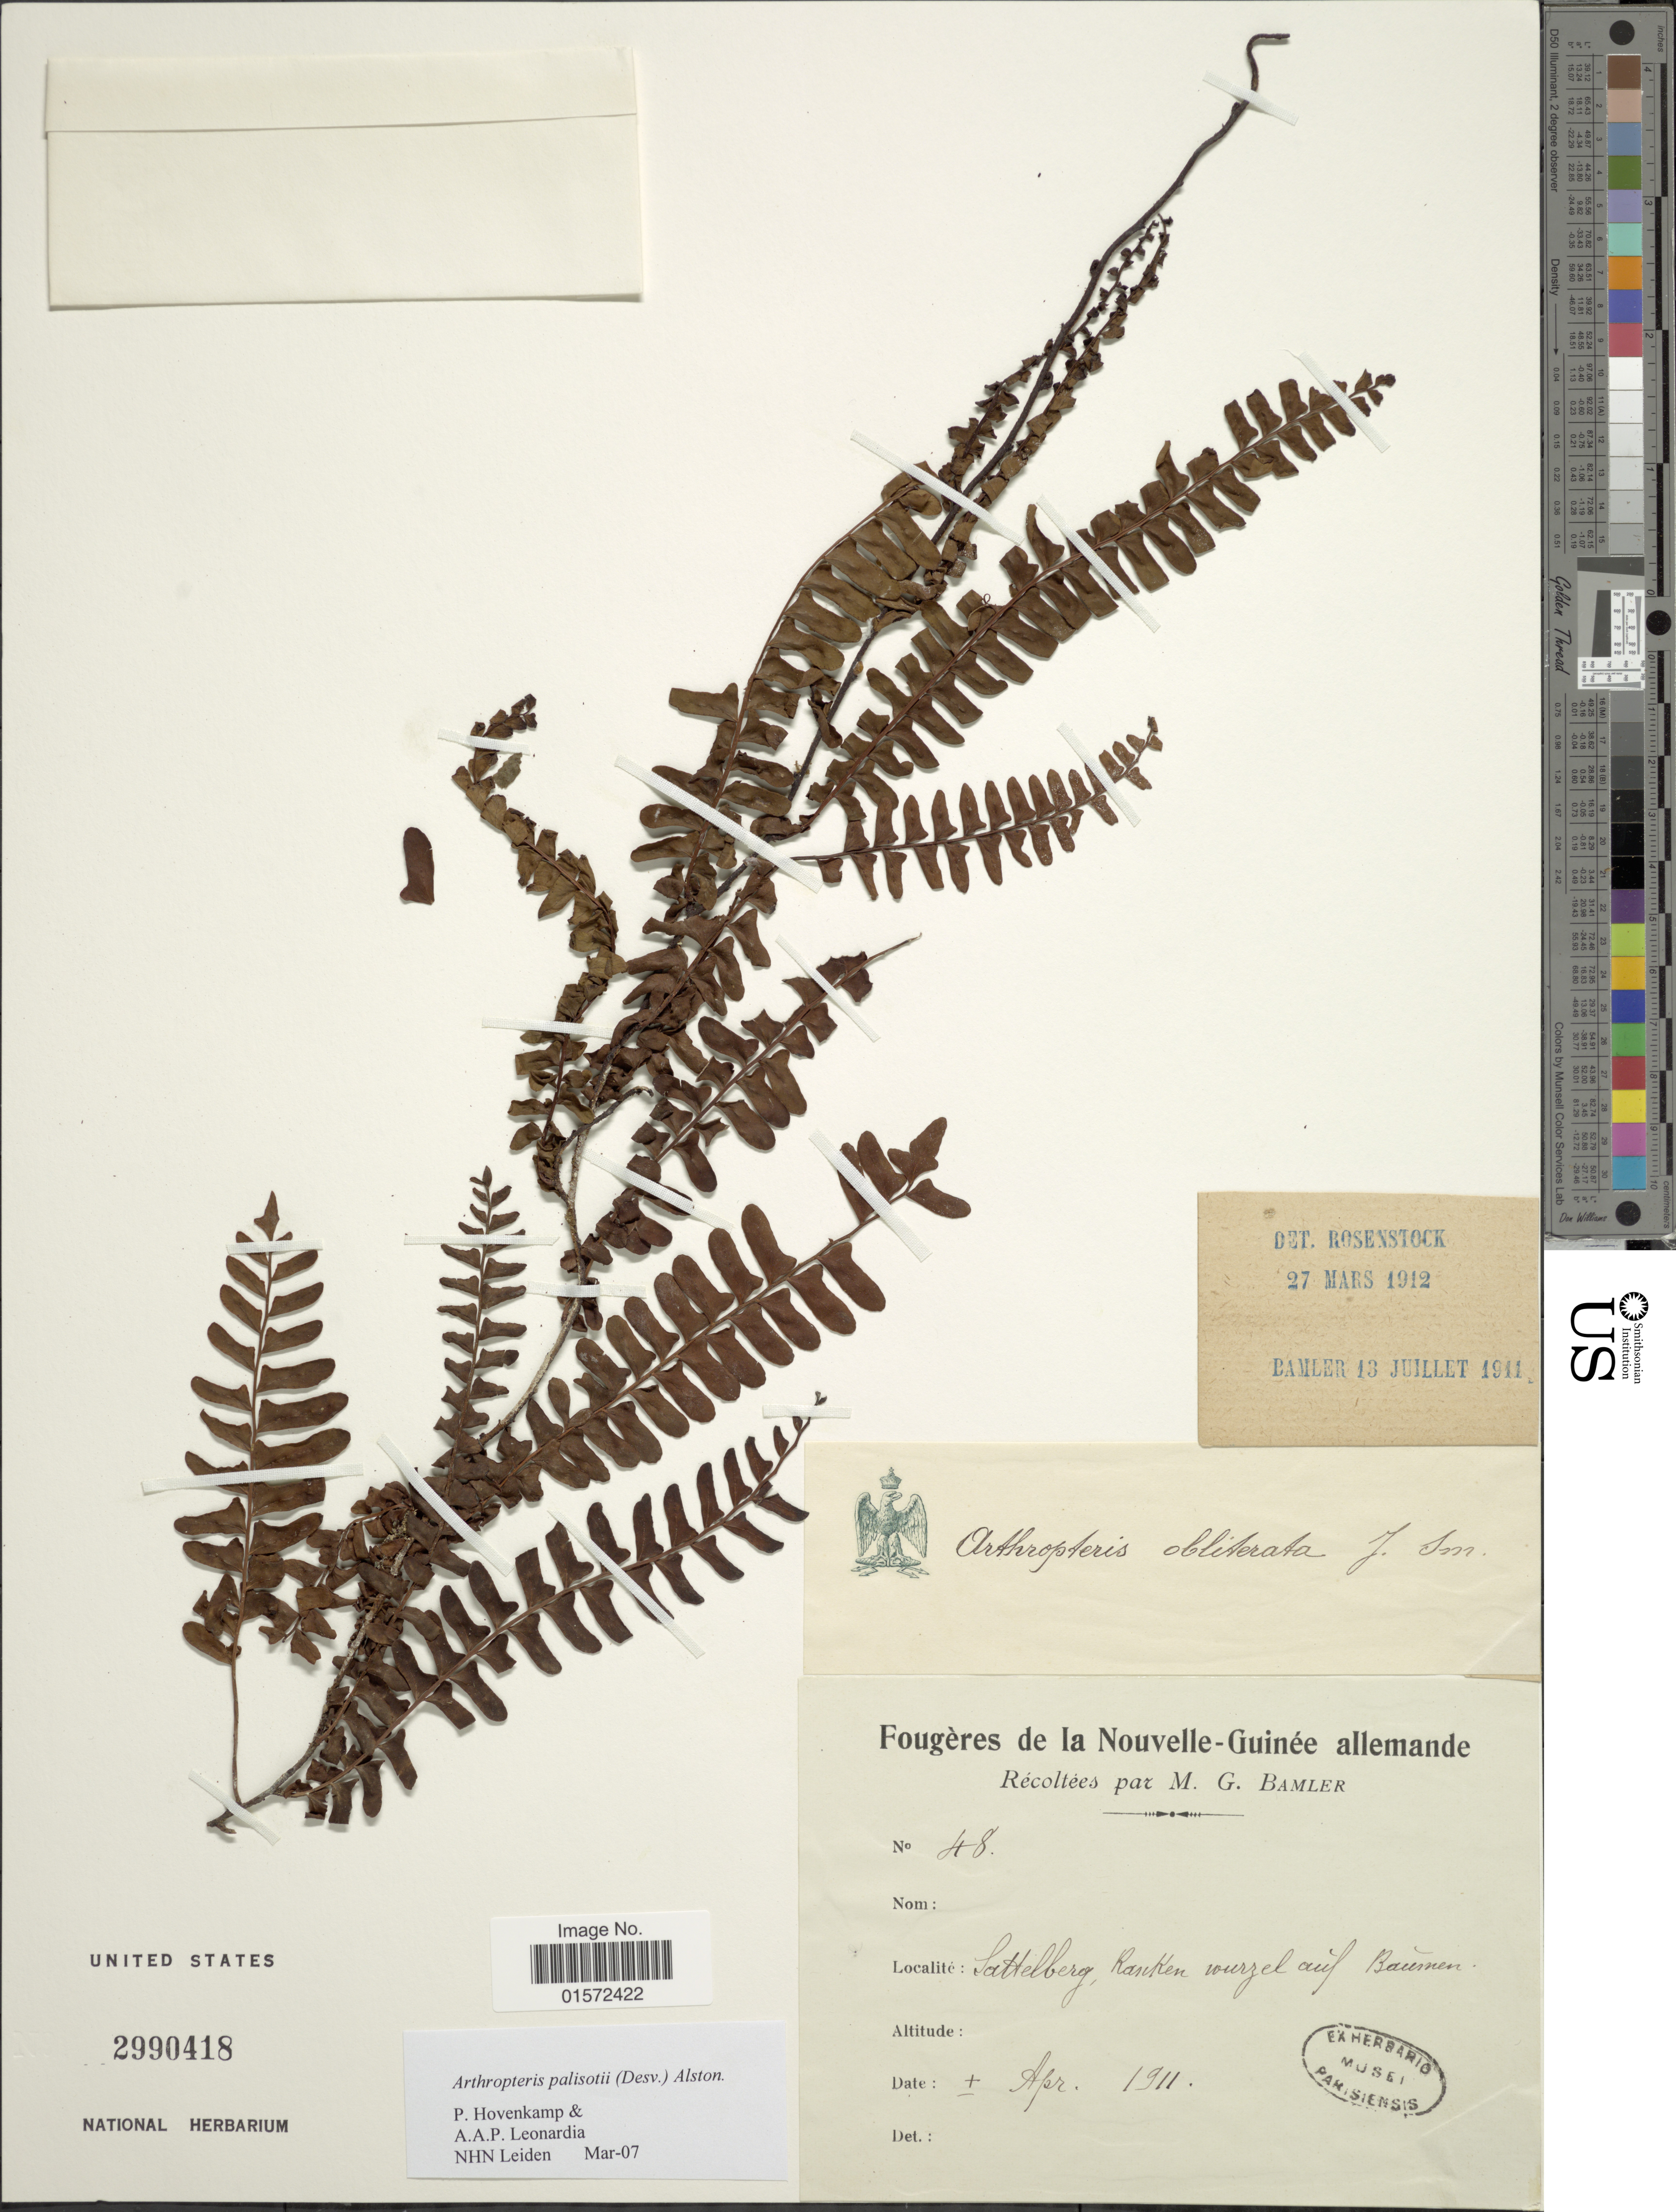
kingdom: Plantae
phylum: Tracheophyta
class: Polypodiopsida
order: Polypodiales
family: Tectariaceae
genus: Arthropteris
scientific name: Arthropteris palisotii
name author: (Desv.) Alston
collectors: M. Bamler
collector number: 48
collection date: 1911-04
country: Papua New Guinea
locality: La Nouvelle-Guinee, Sattleberg, Ranken wurrel auf Baumen [interpreted]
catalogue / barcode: US 2990418